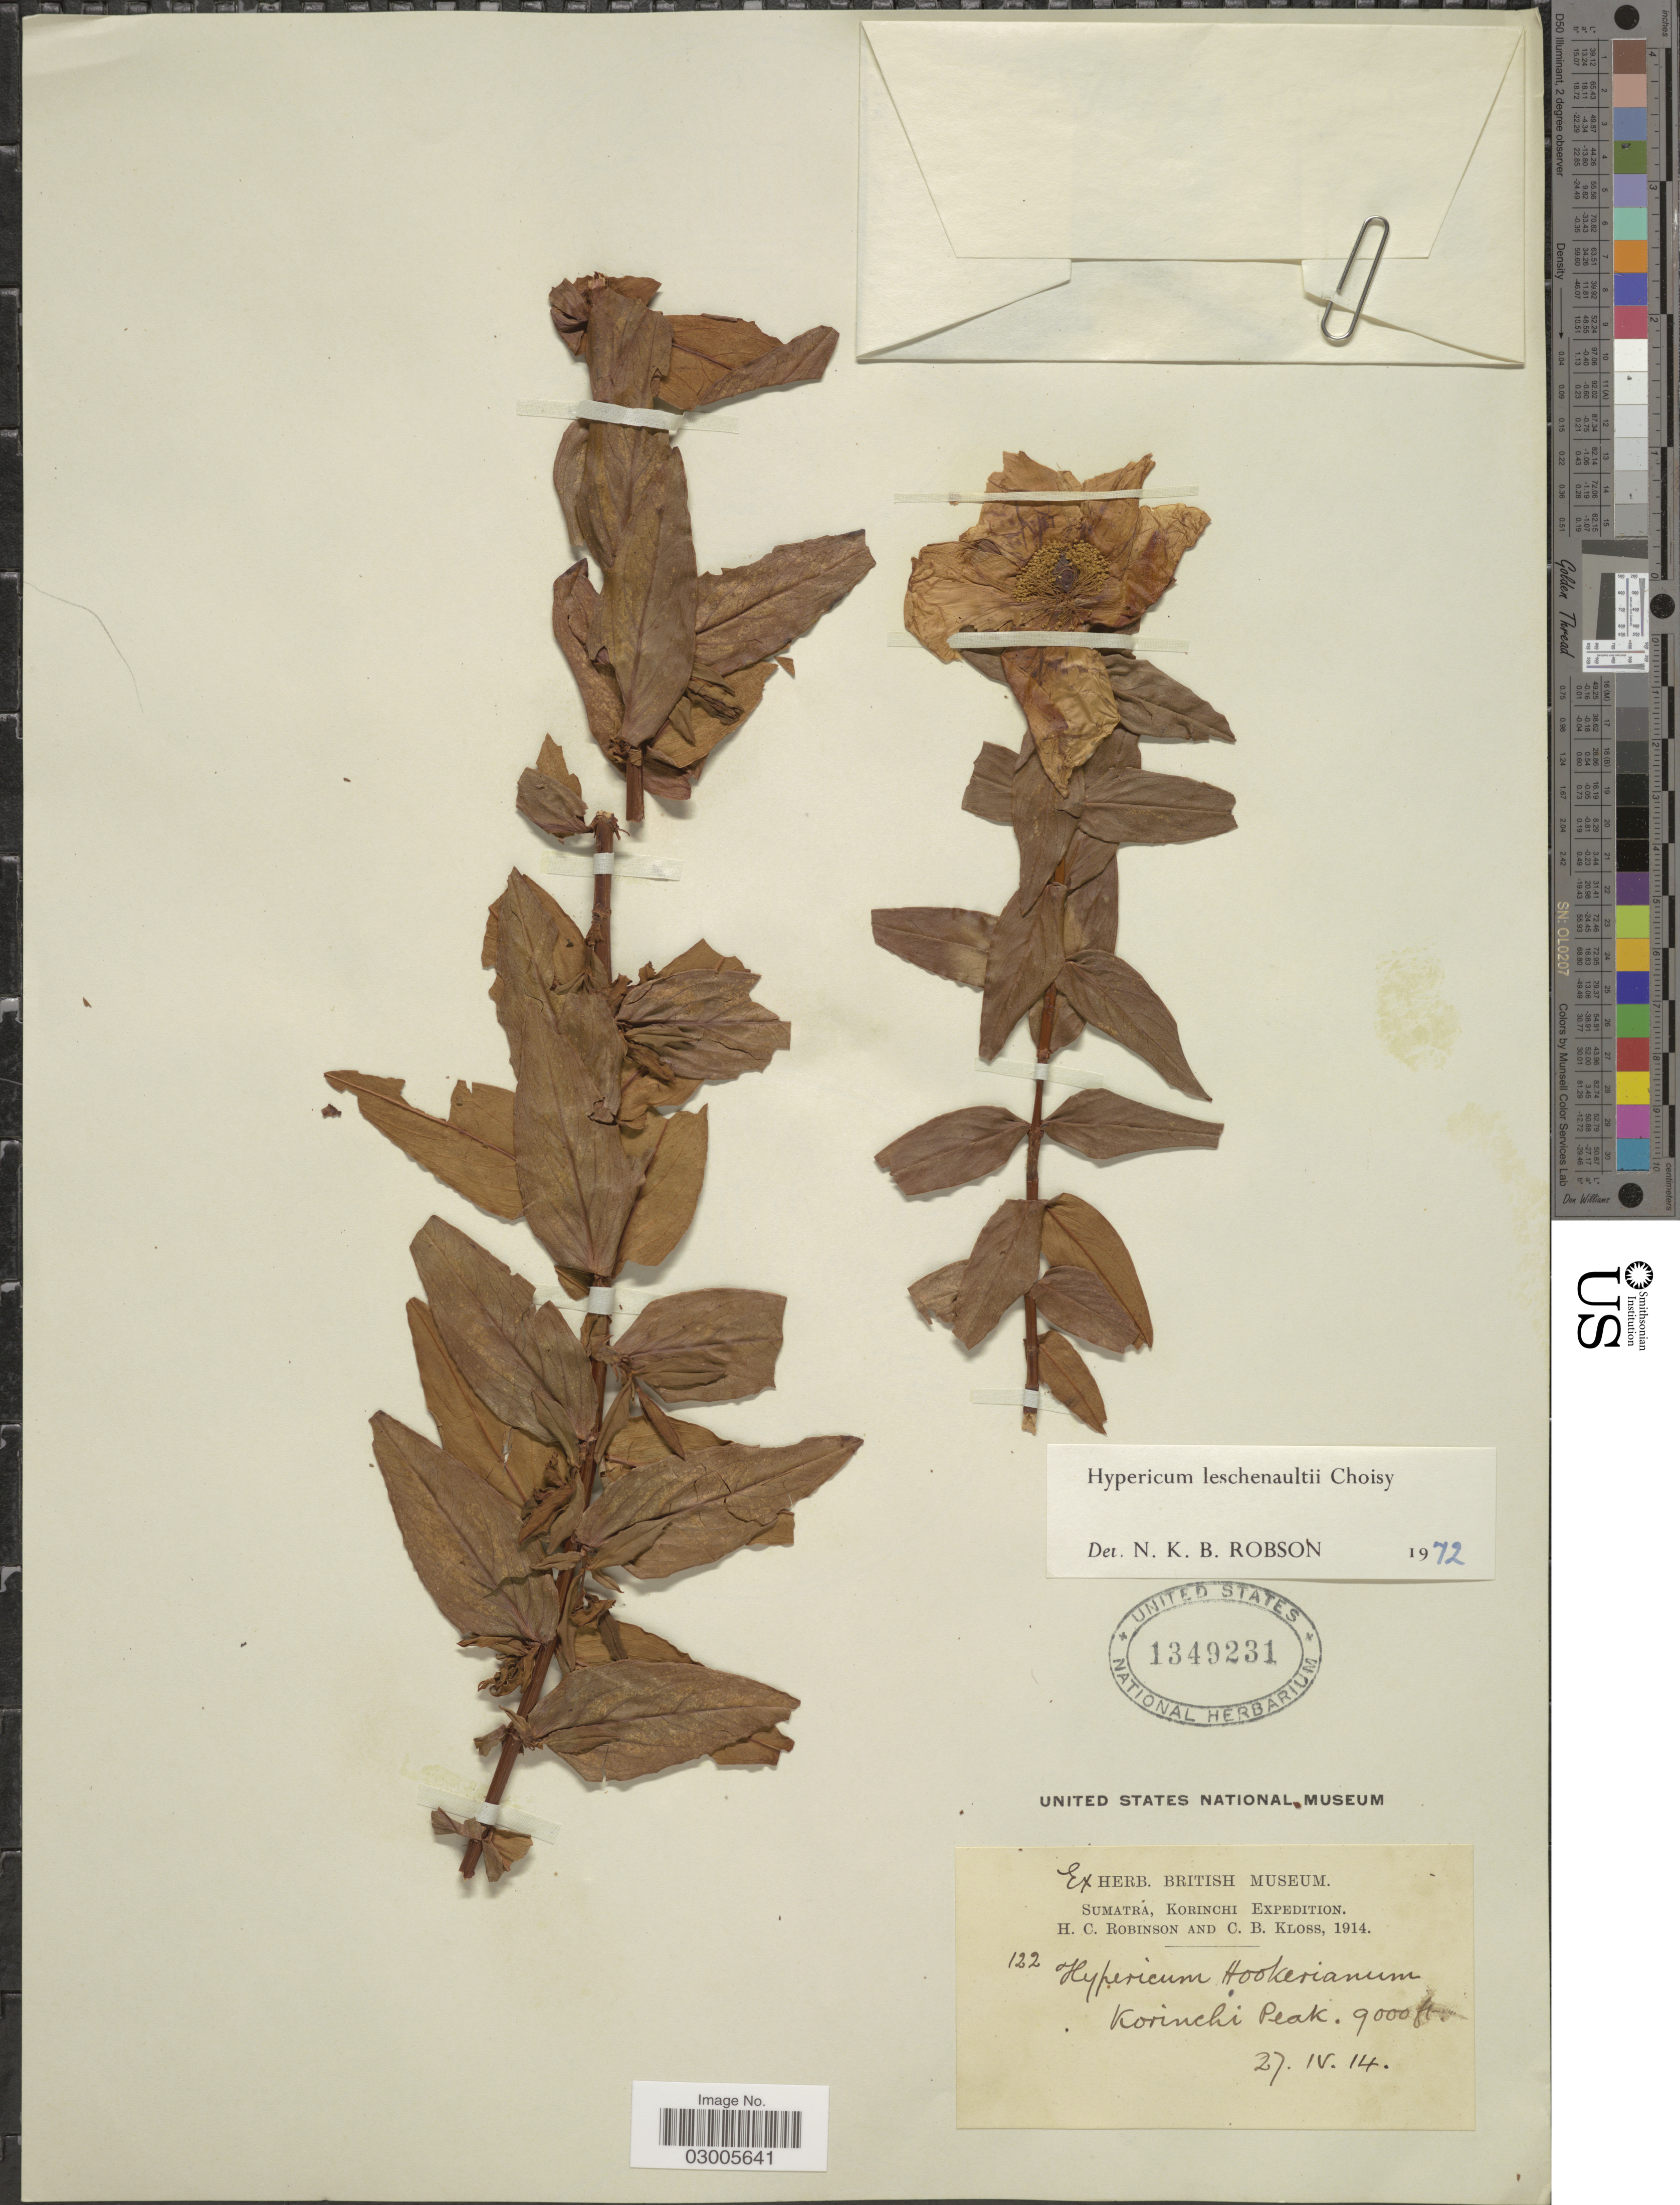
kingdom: Plantae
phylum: Tracheophyta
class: Magnoliopsida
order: Malpighiales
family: Hypericaceae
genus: Hypericum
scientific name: Hypericum leschenaultii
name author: Choisy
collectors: H. C. Robinson & C. Kloss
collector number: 122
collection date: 1914-04-27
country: Indonesia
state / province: Sumatra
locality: Korinchi, Korinchi Peak.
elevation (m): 2743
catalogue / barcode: US 1349231